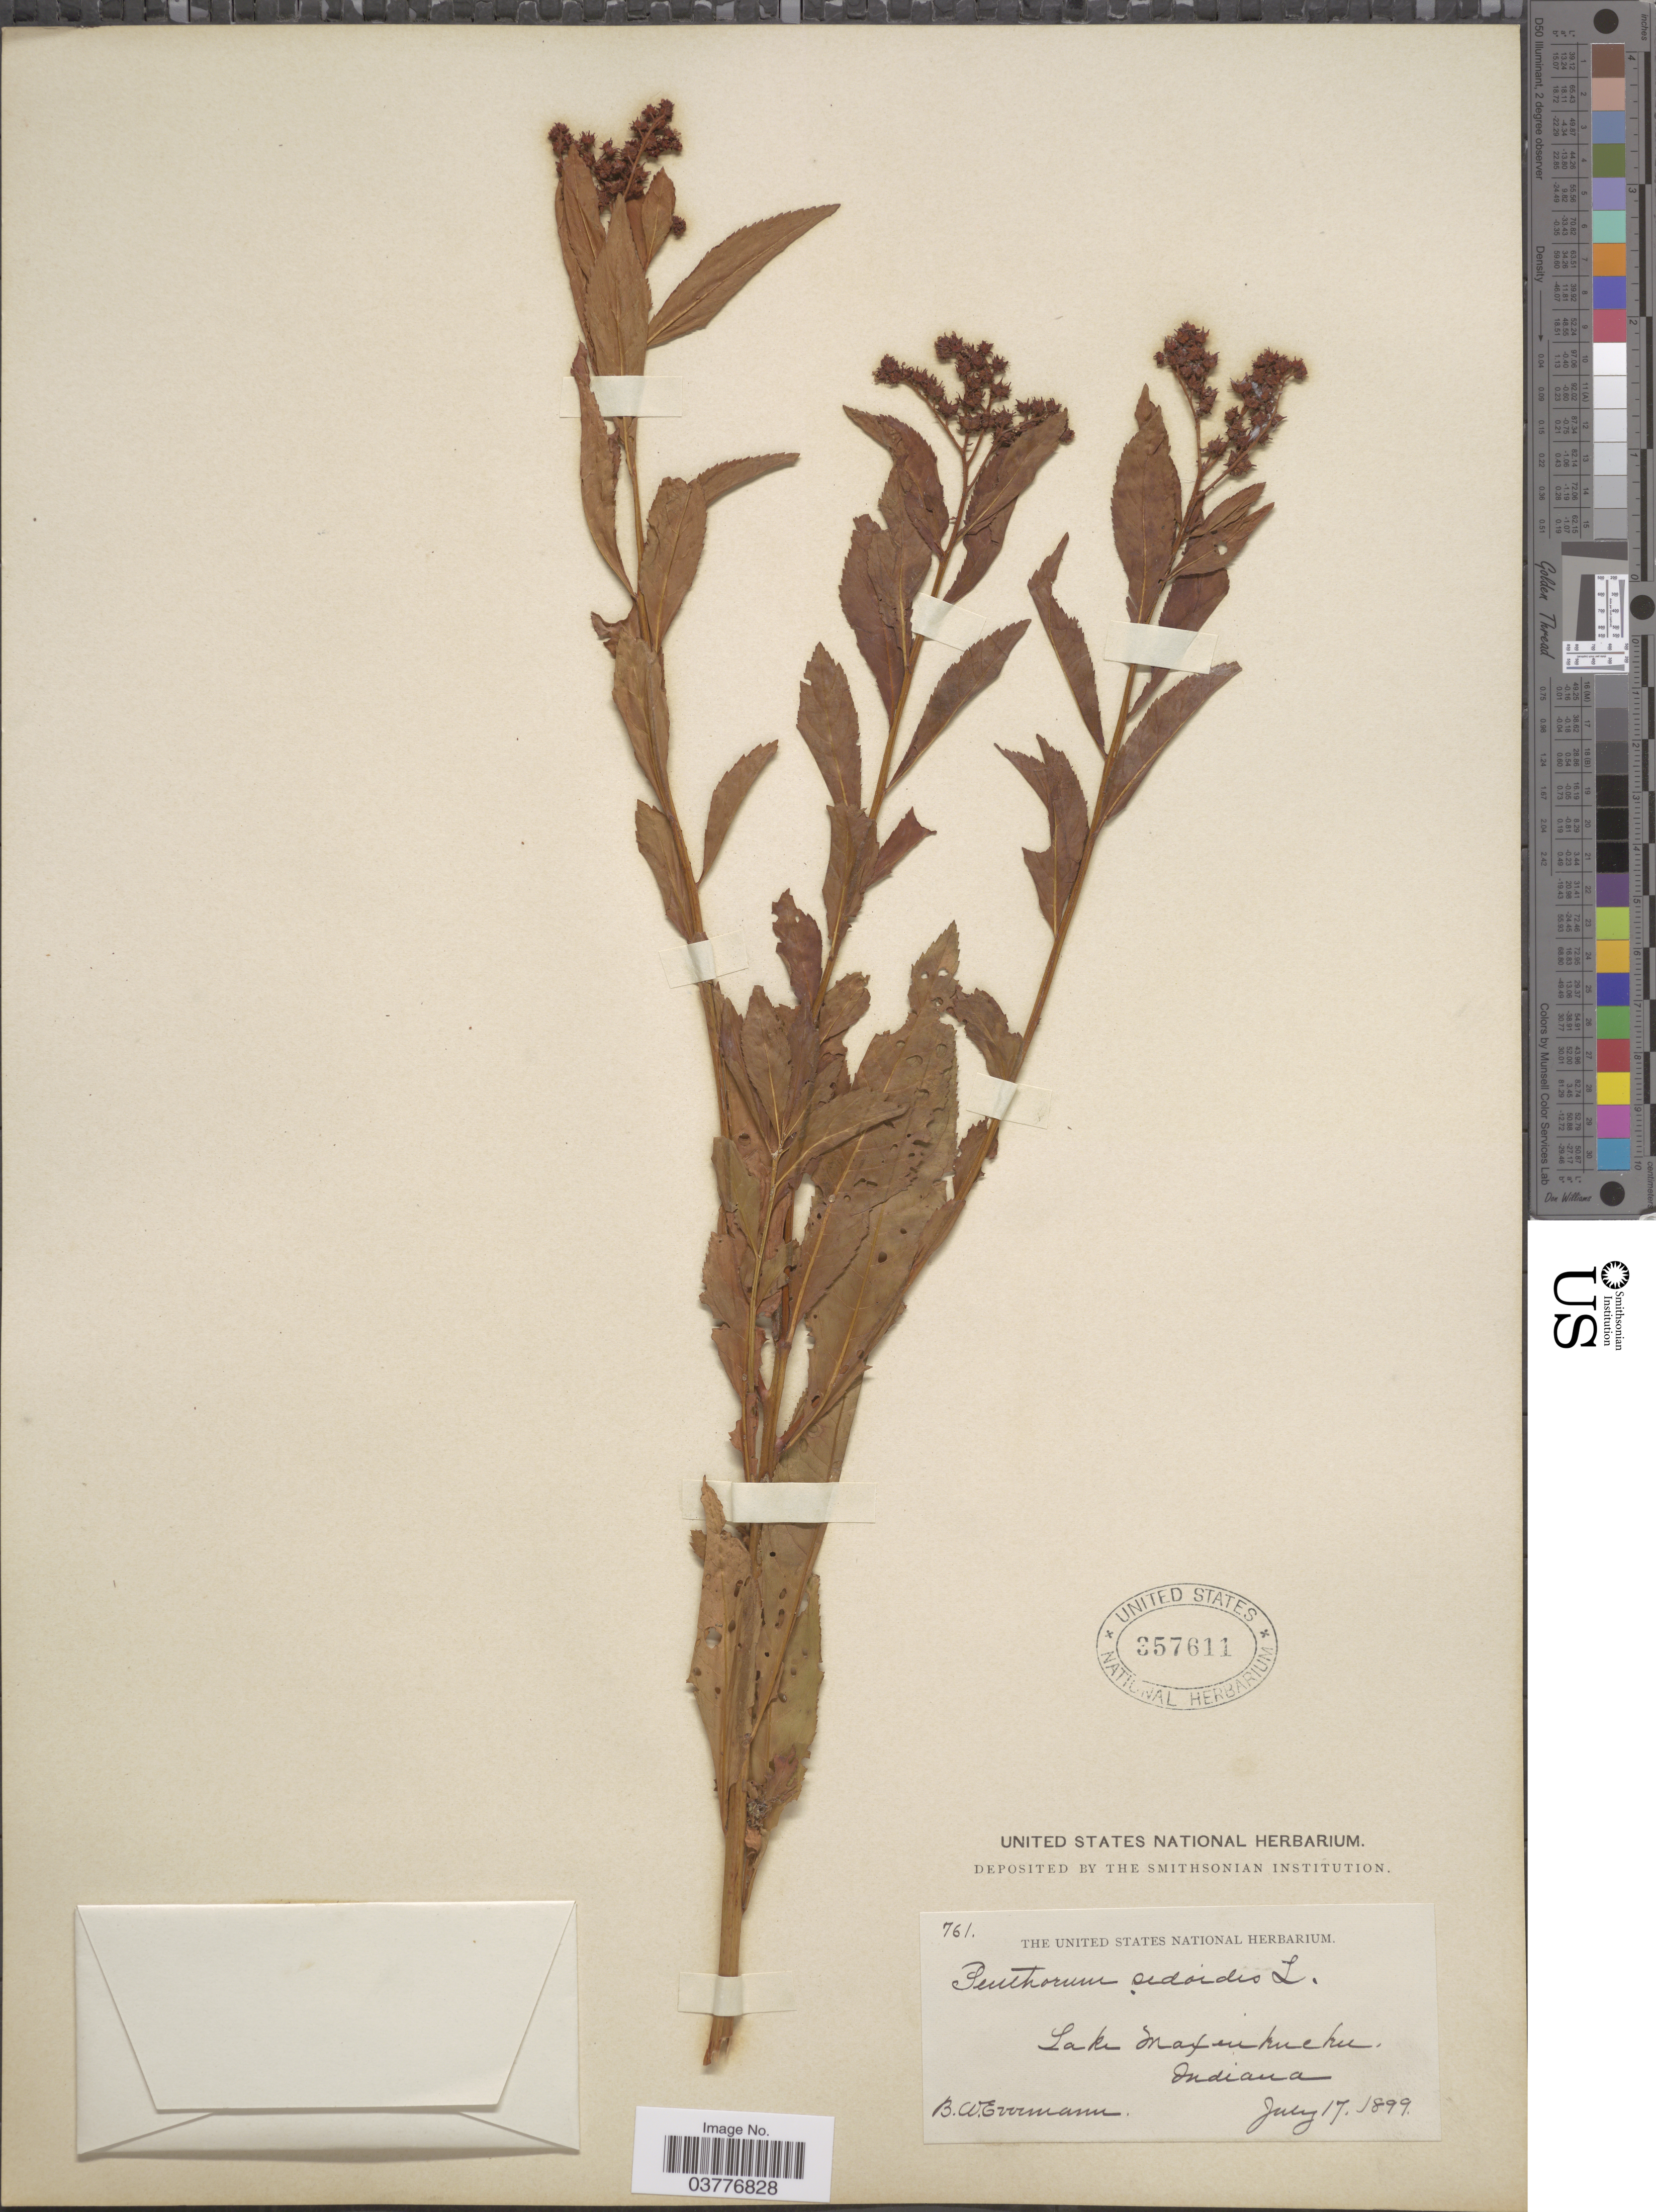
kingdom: Plantae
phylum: Tracheophyta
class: Magnoliopsida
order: Saxifragales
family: Penthoraceae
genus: Penthorum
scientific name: Penthorum sedoides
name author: L.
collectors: B. W. Evermann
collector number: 761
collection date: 1899-07-17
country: United States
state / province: Indiana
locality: Lake Maxinkuckee.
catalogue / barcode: US 357611